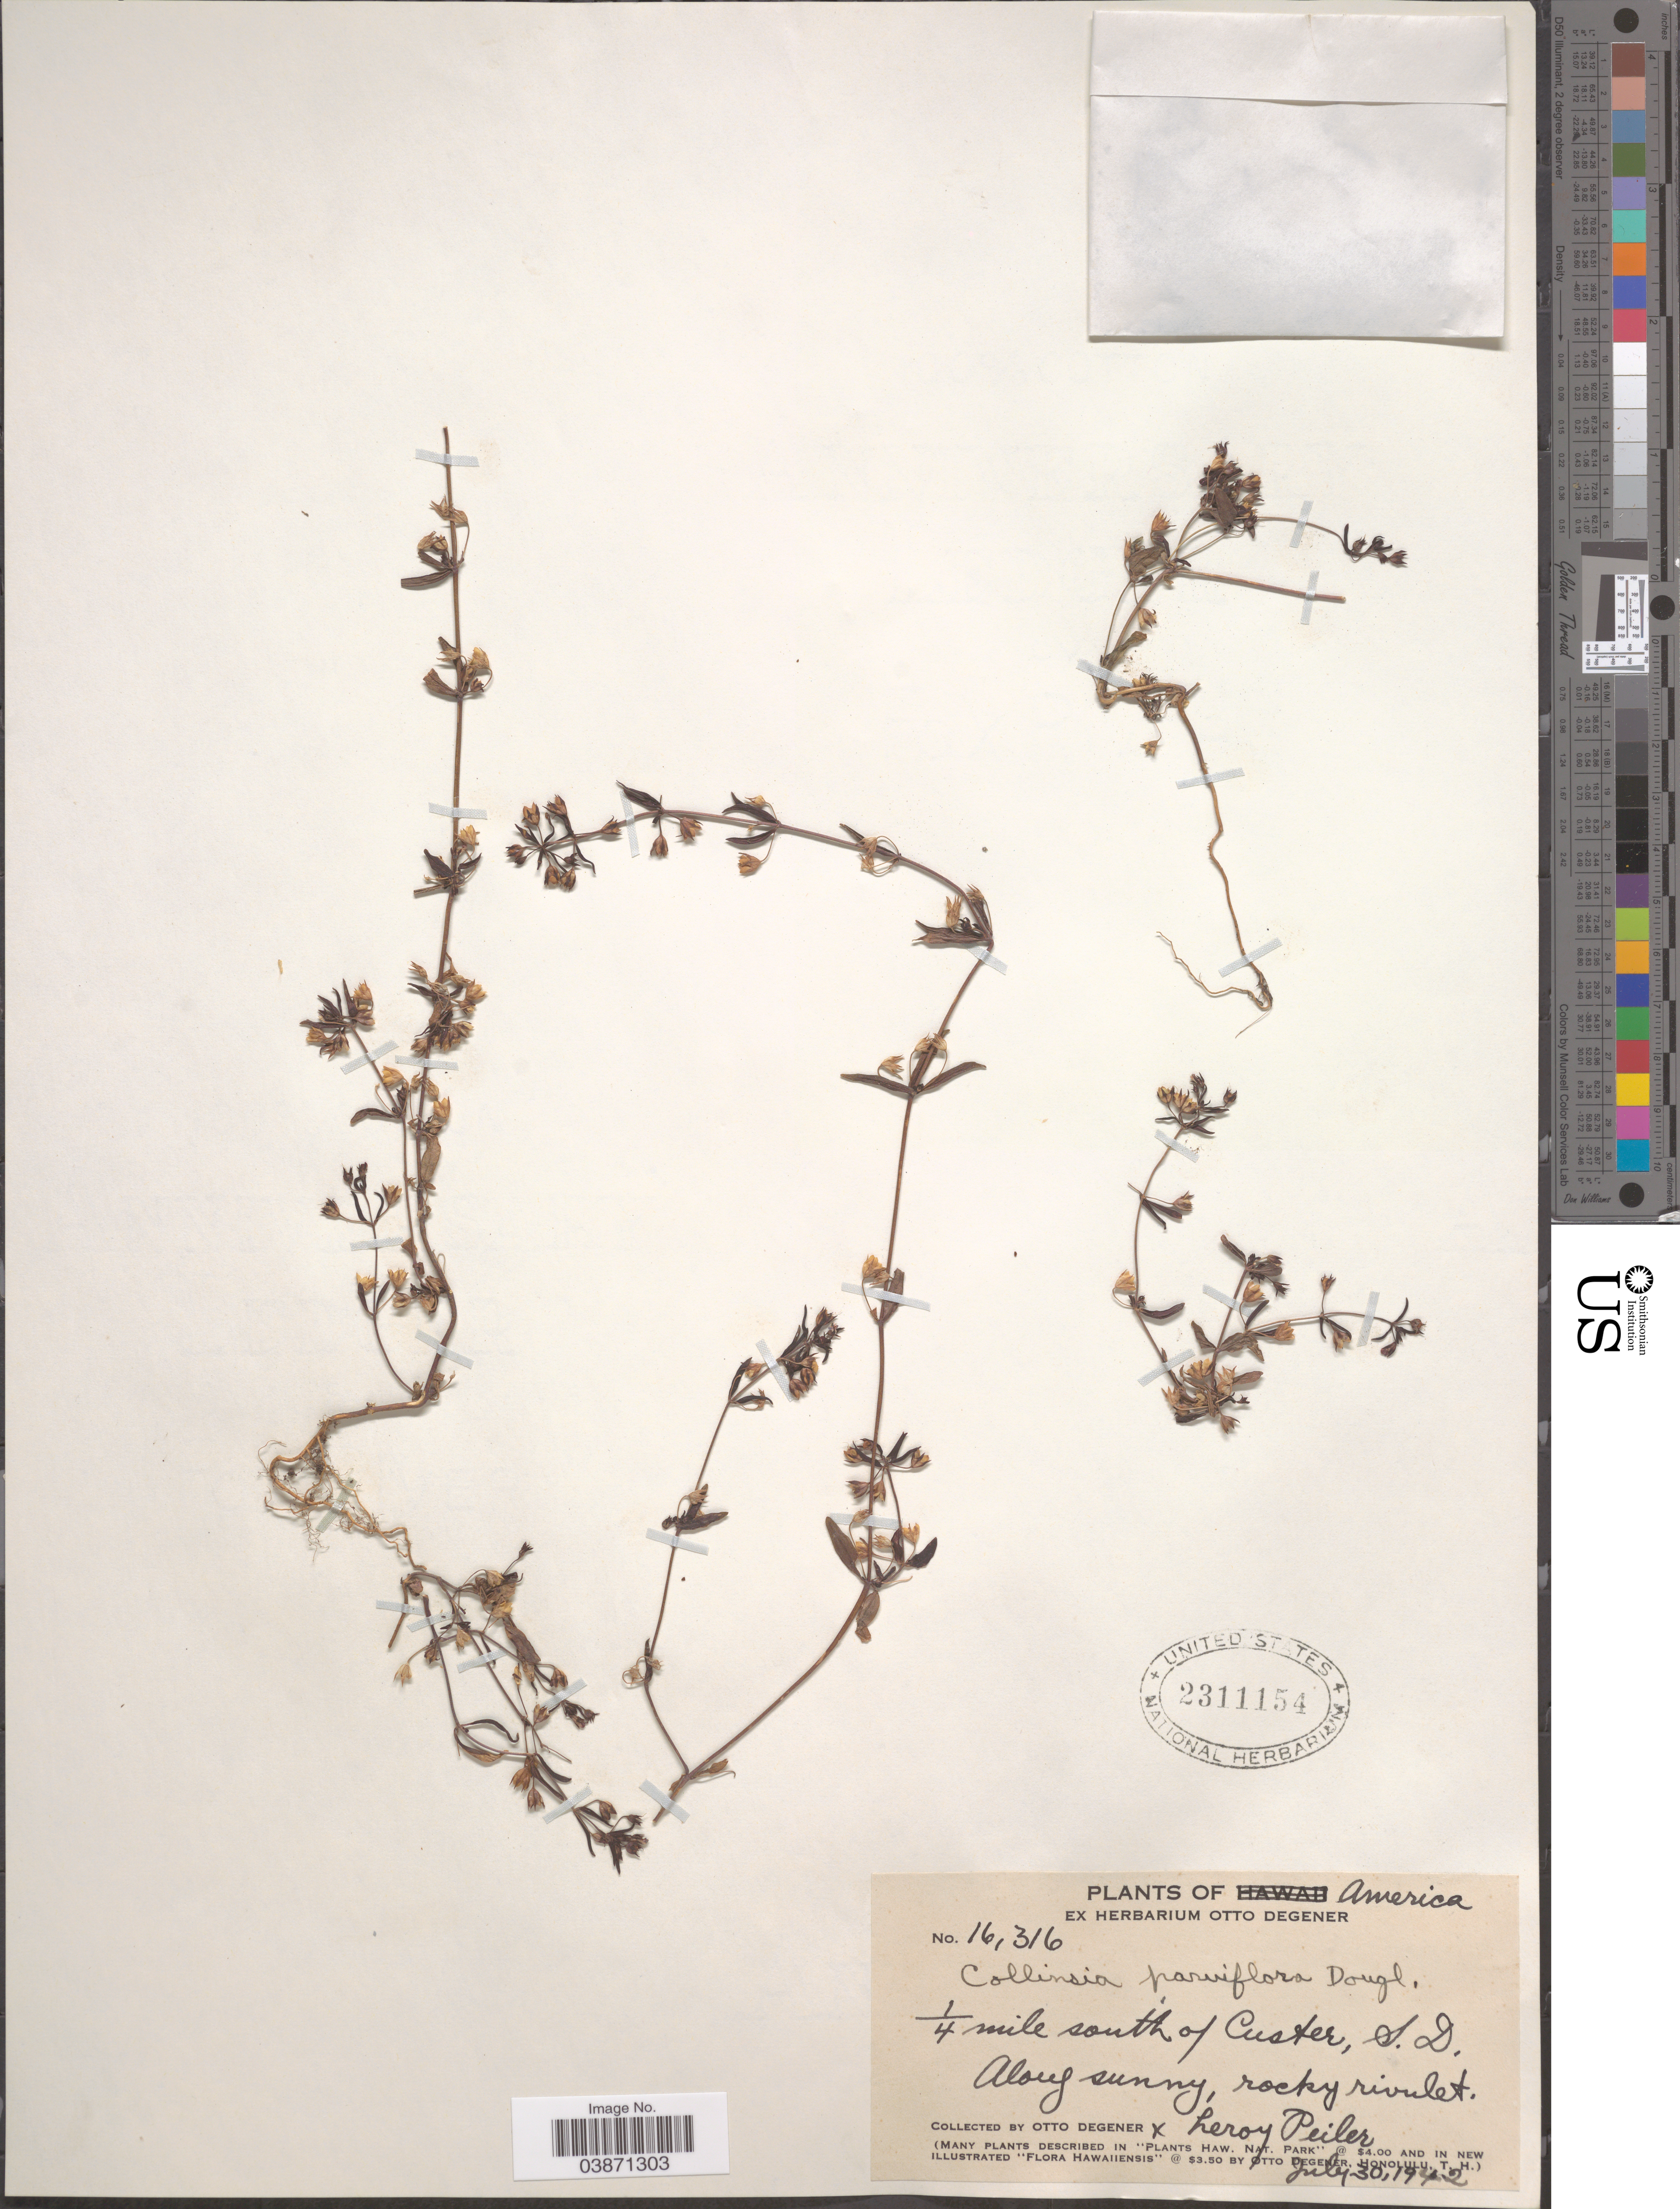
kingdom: Plantae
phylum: Tracheophyta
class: Magnoliopsida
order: Lamiales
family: Plantaginaceae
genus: Collinsia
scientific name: Collinsia parviflora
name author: Douglas ex Lindl.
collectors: O. Degener & L. Peiler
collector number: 16316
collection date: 1942-07-30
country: United States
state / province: South Dakota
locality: ¼ mile south of Custer.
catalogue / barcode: US 2311154